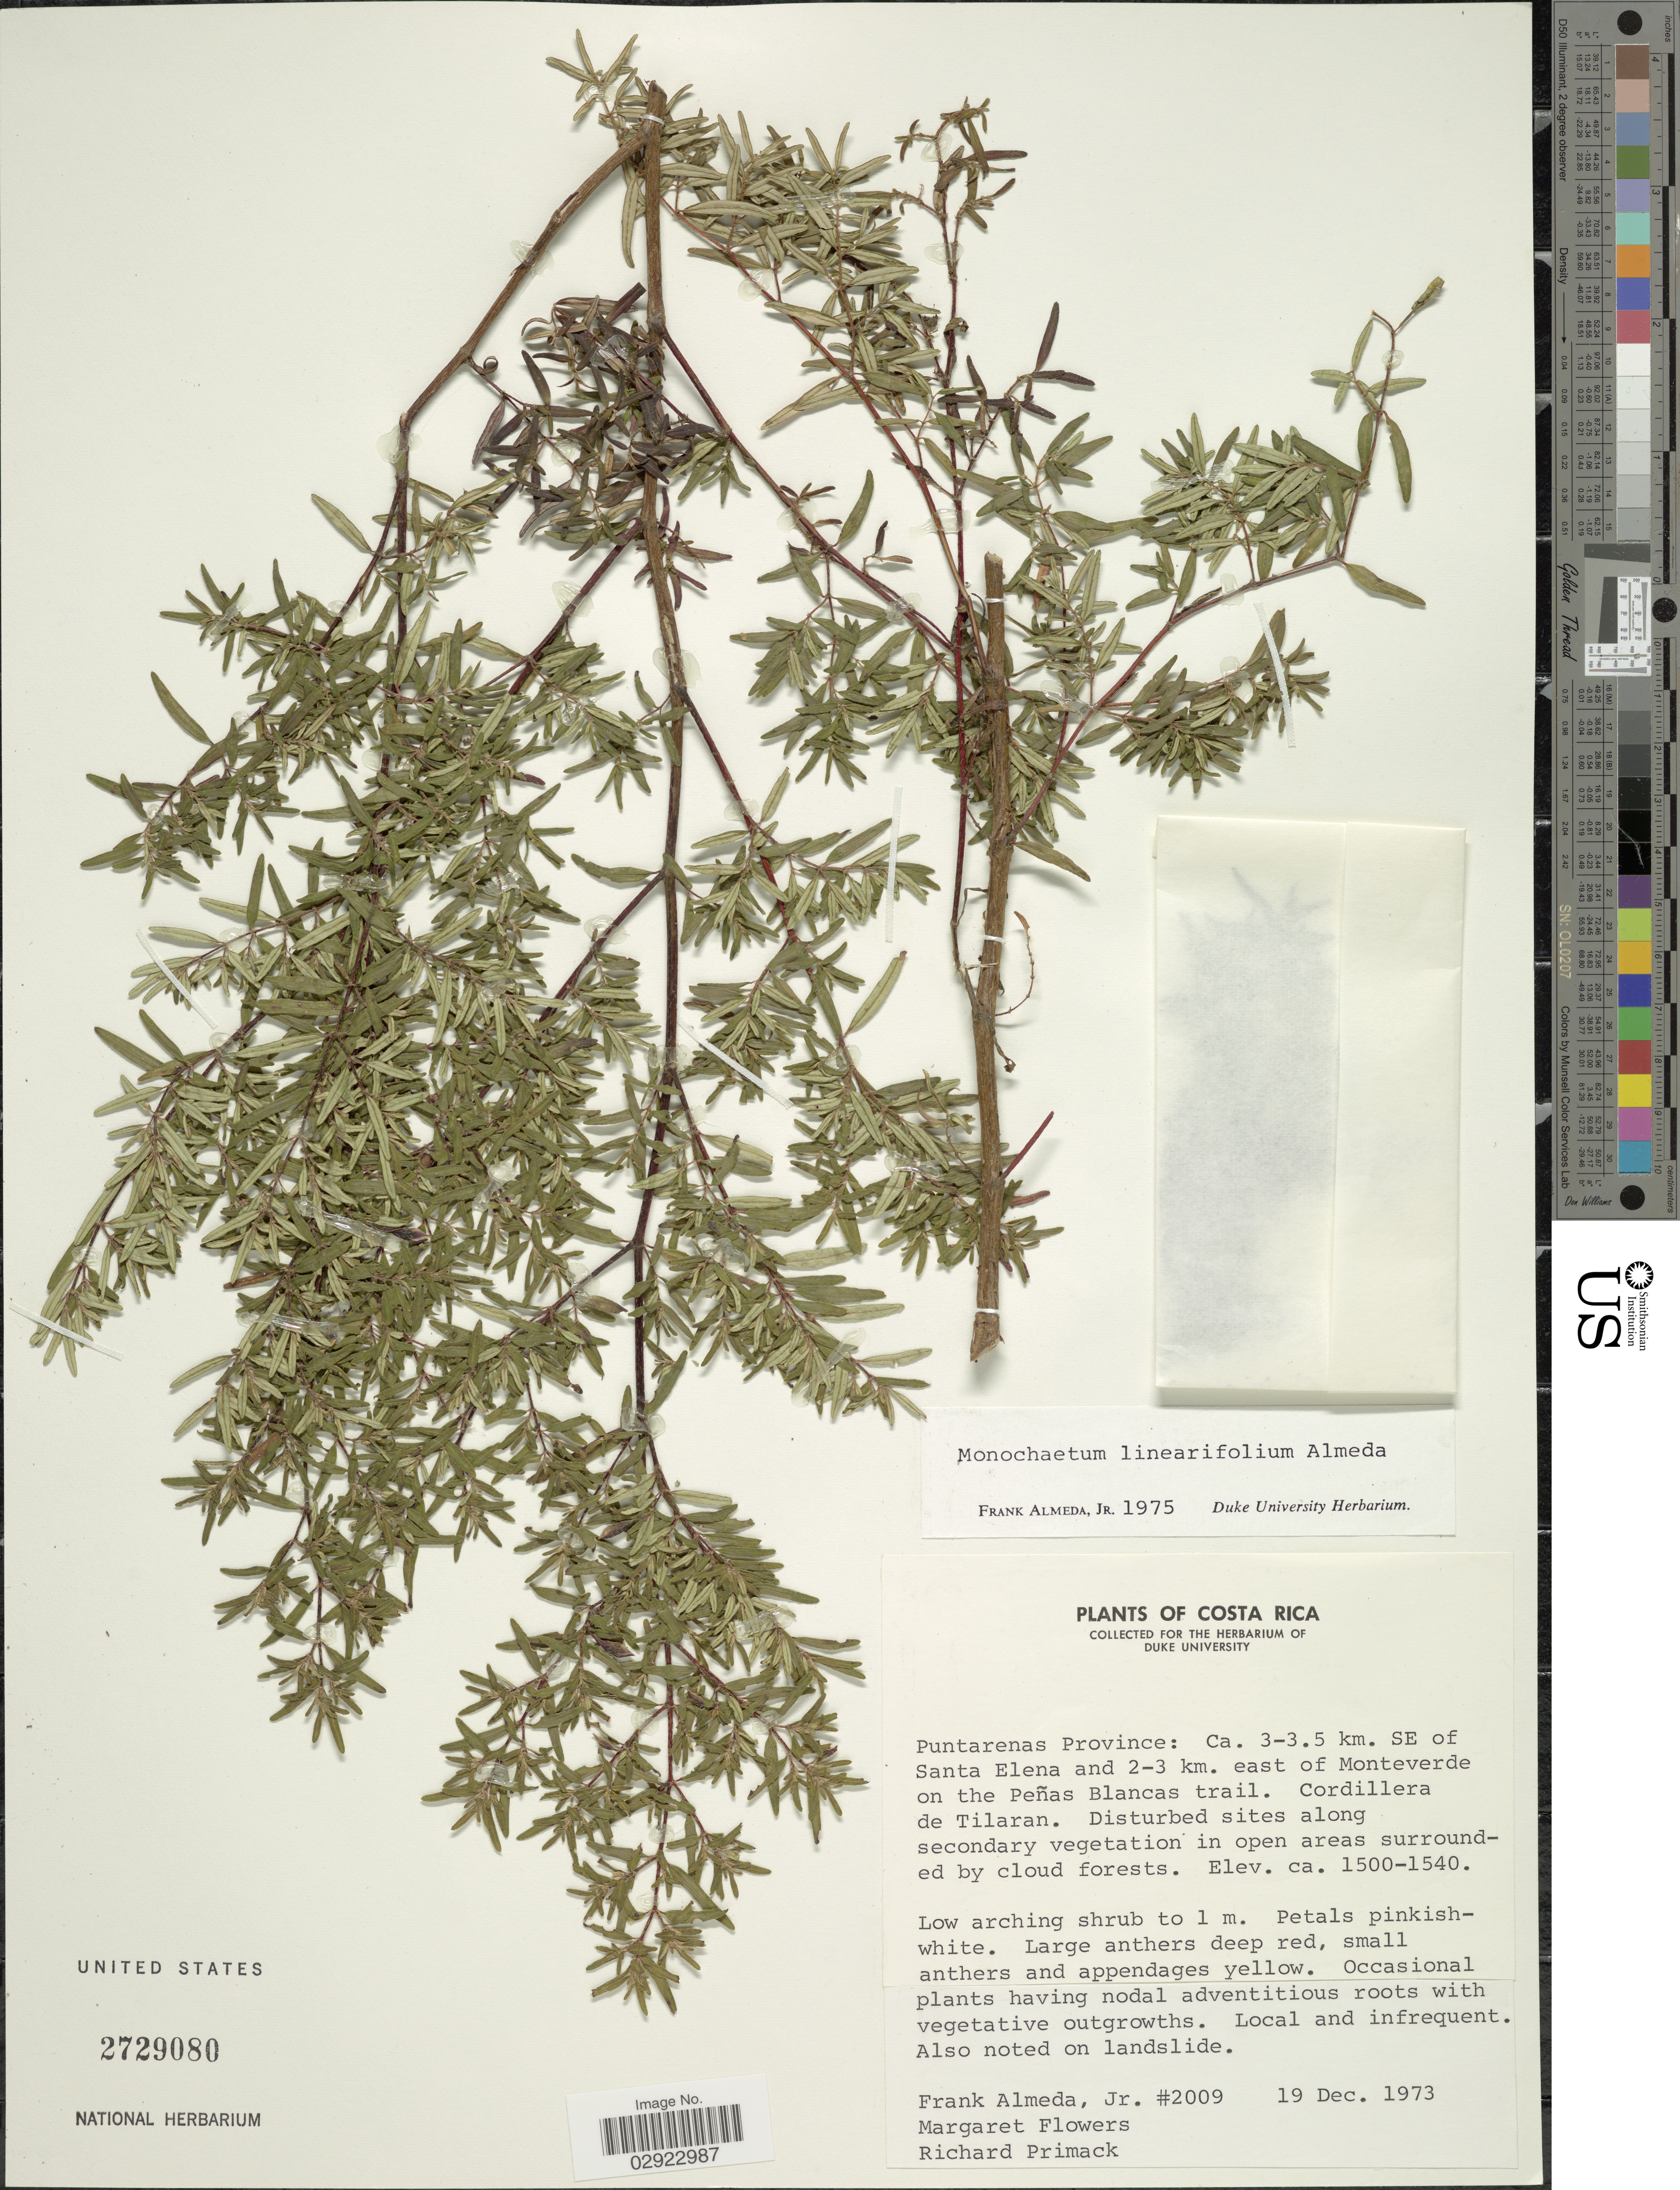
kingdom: Plantae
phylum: Tracheophyta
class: Magnoliopsida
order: Myrtales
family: Melastomataceae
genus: Monochaetum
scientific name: Monochaetum linearifolium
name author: Almeda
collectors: F. Almeda, M. Flowers & R. Primack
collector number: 2009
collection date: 1973-12-19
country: Costa Rica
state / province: Puntarenas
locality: Puntarenas Province: Ca. 3-3.5 km. SE of Santa Elena and 2-3 km. east of Monteverde on the Peñas Blancas trail. Cordillera de Tilaran.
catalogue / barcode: US 2729080